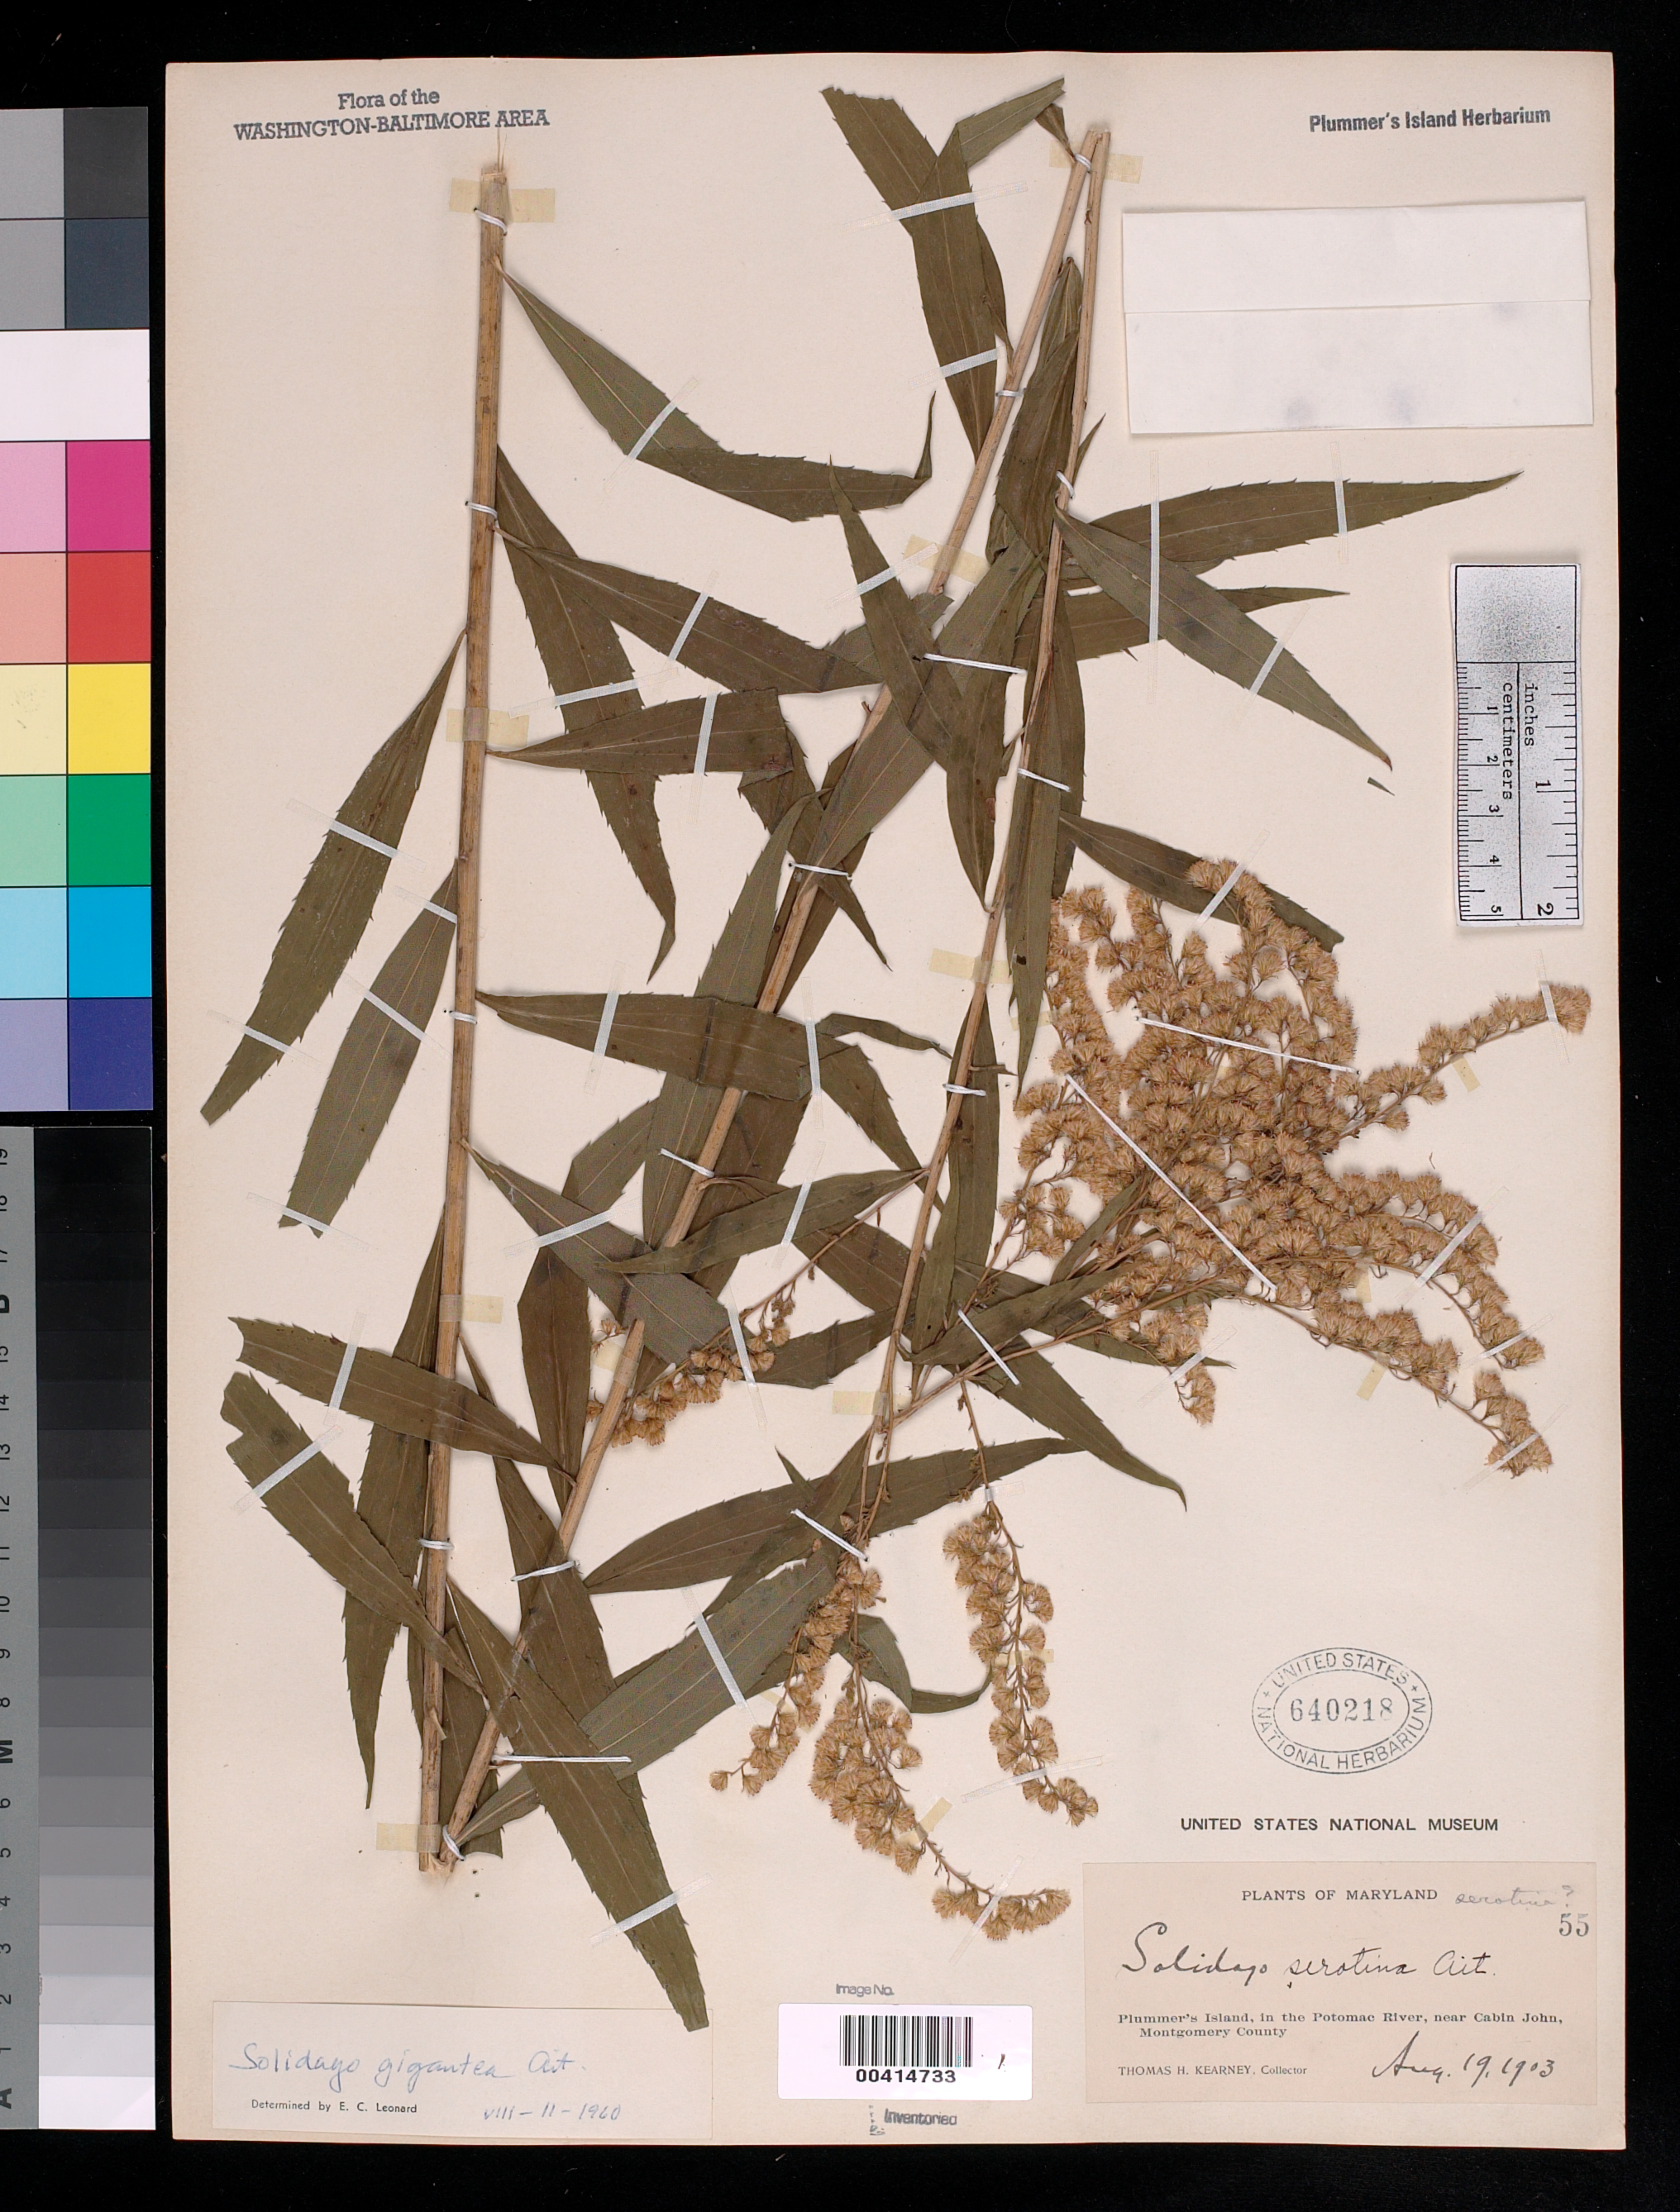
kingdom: Plantae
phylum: Tracheophyta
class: Magnoliopsida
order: Asterales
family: Asteraceae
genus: Solidago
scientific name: Solidago gigantea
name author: Aiton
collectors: T. H. Kearney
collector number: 55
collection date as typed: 19 Aug 1903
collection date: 1903-08-19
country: United States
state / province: Maryland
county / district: Montgomery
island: Plummers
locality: Plummer's Island C. & O. Canal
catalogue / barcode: US 640218